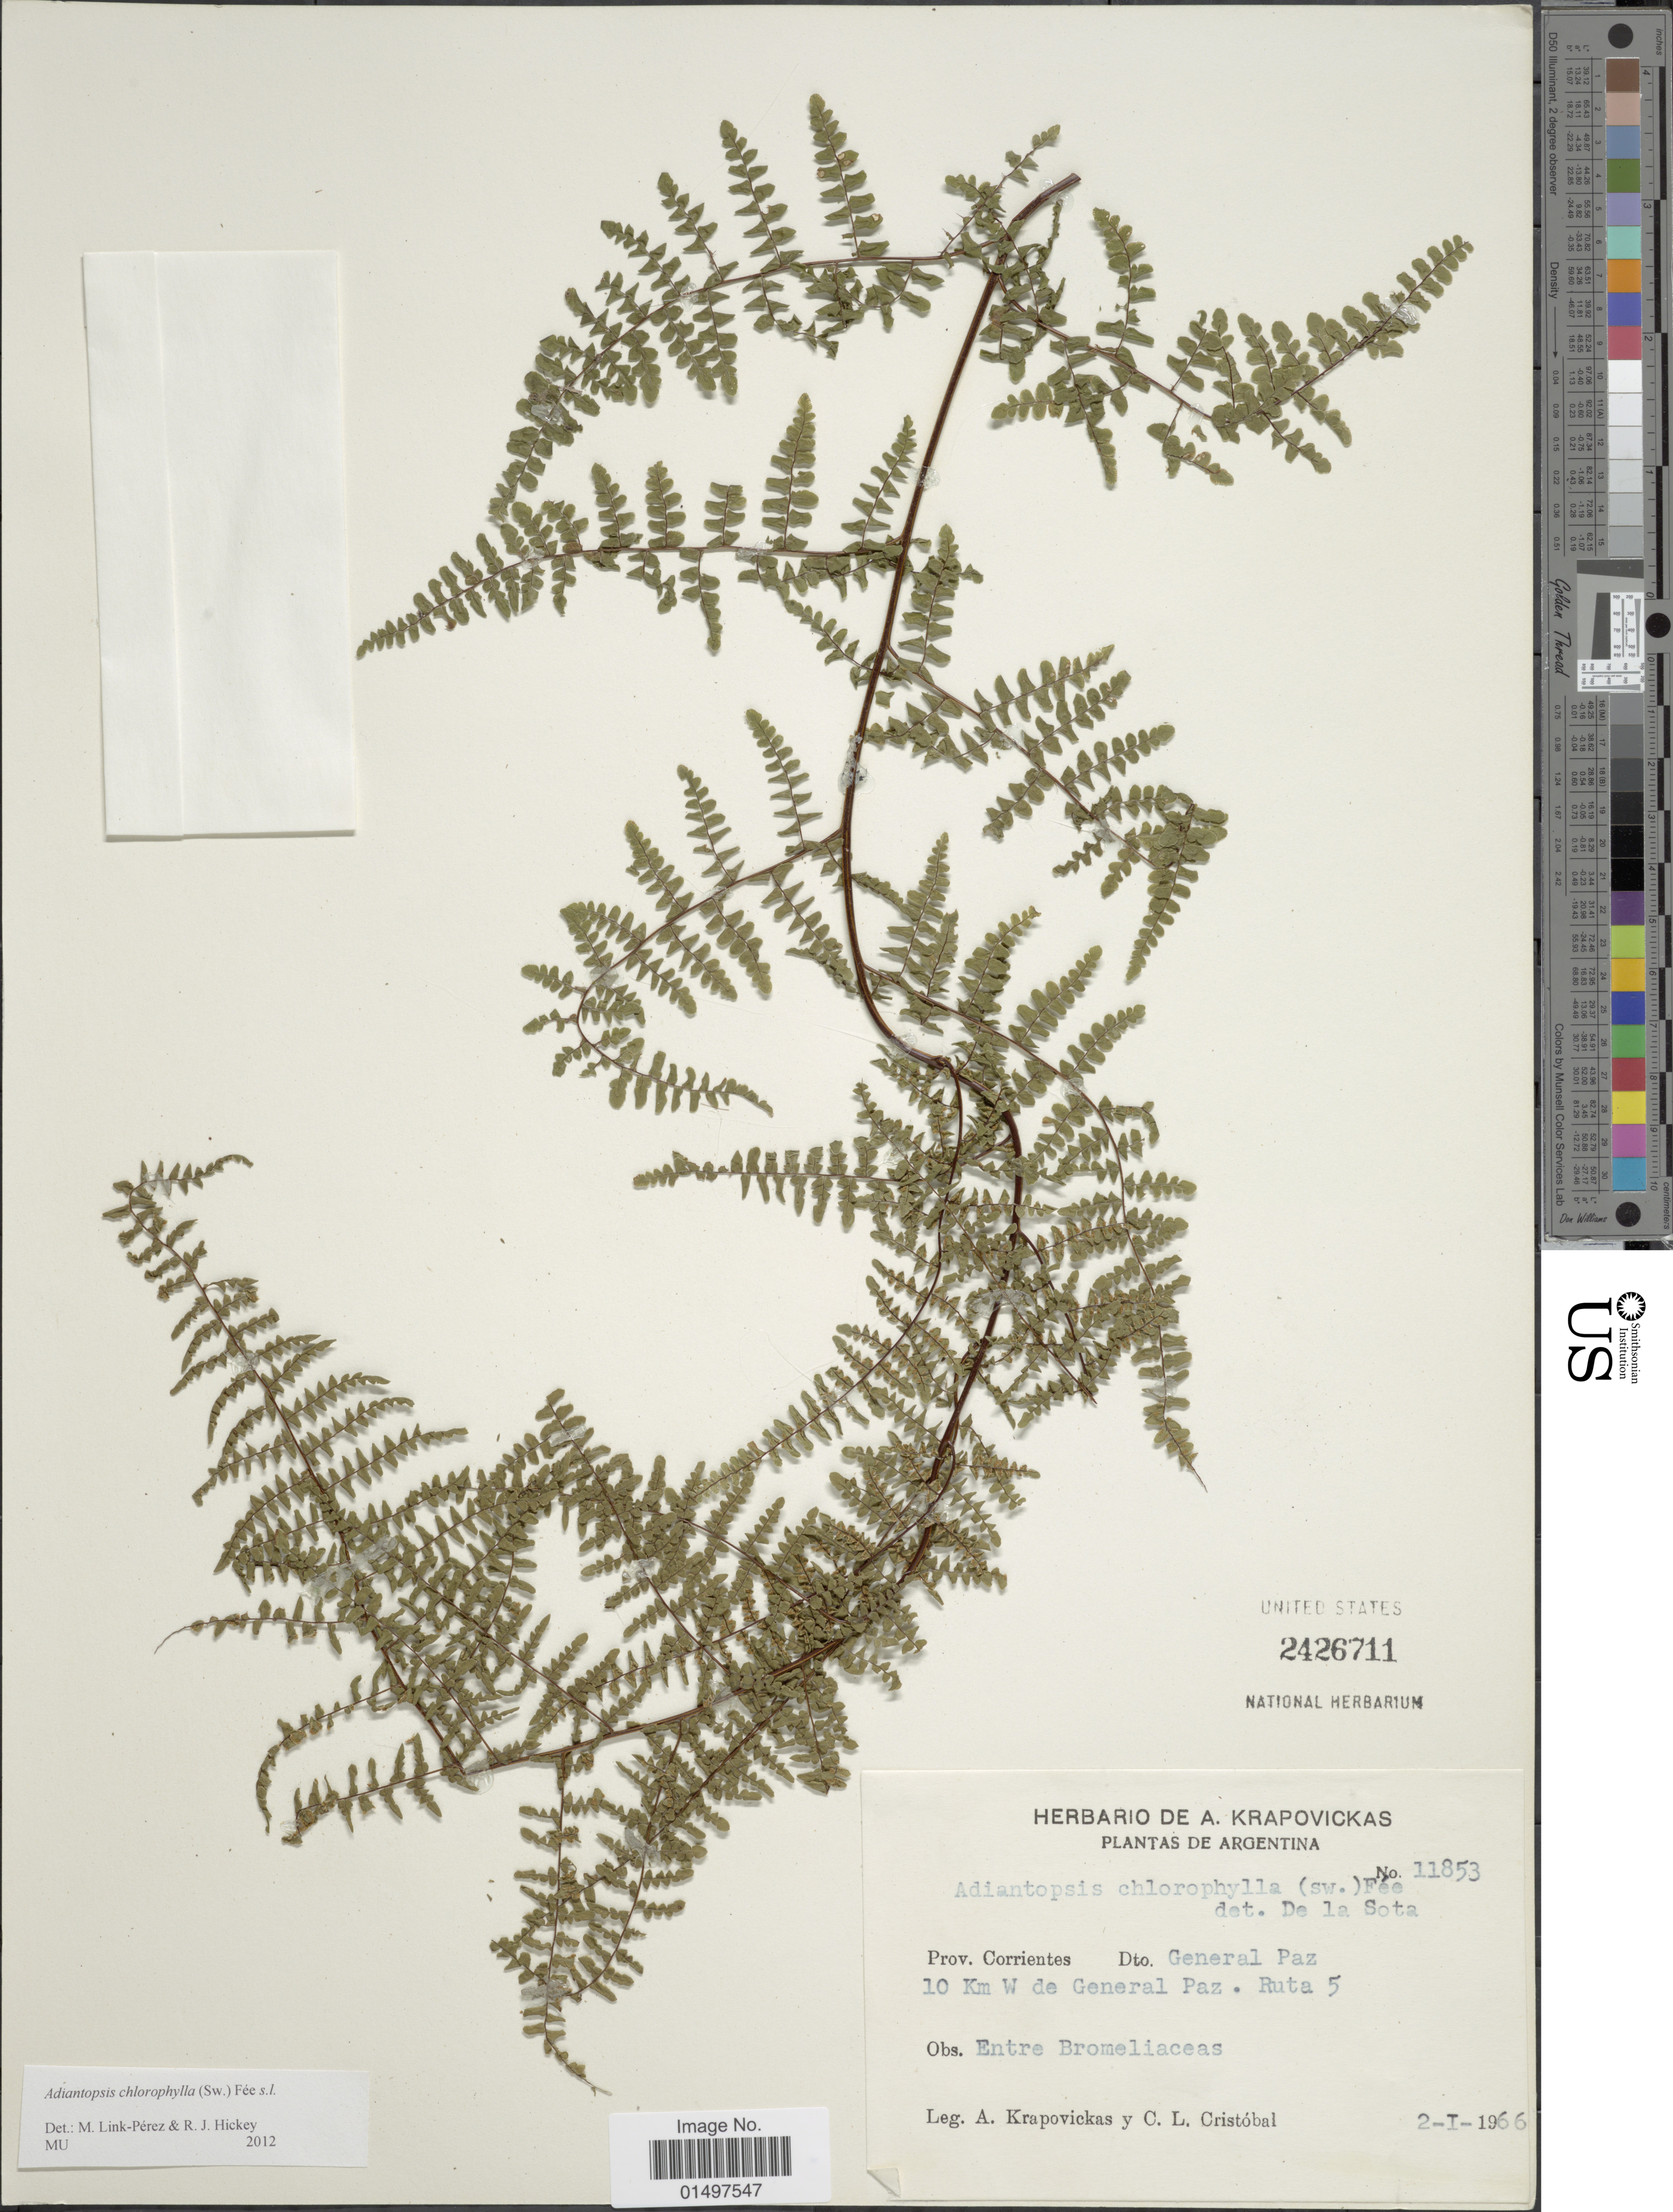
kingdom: Plantae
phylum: Tracheophyta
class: Polypodiopsida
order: Polypodiales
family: Pteridaceae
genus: Adiantopsis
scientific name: Adiantopsis chlorophylla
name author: (Sw.) Fée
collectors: A. Krapovickas & C. L. Cristóbal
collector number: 11853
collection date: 1966-01-02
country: Argentina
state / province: Corrientes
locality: Prov. Corrientes. Dto. General Paz, 10 km W de General Paz. Ruta 5.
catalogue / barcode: US 2426711